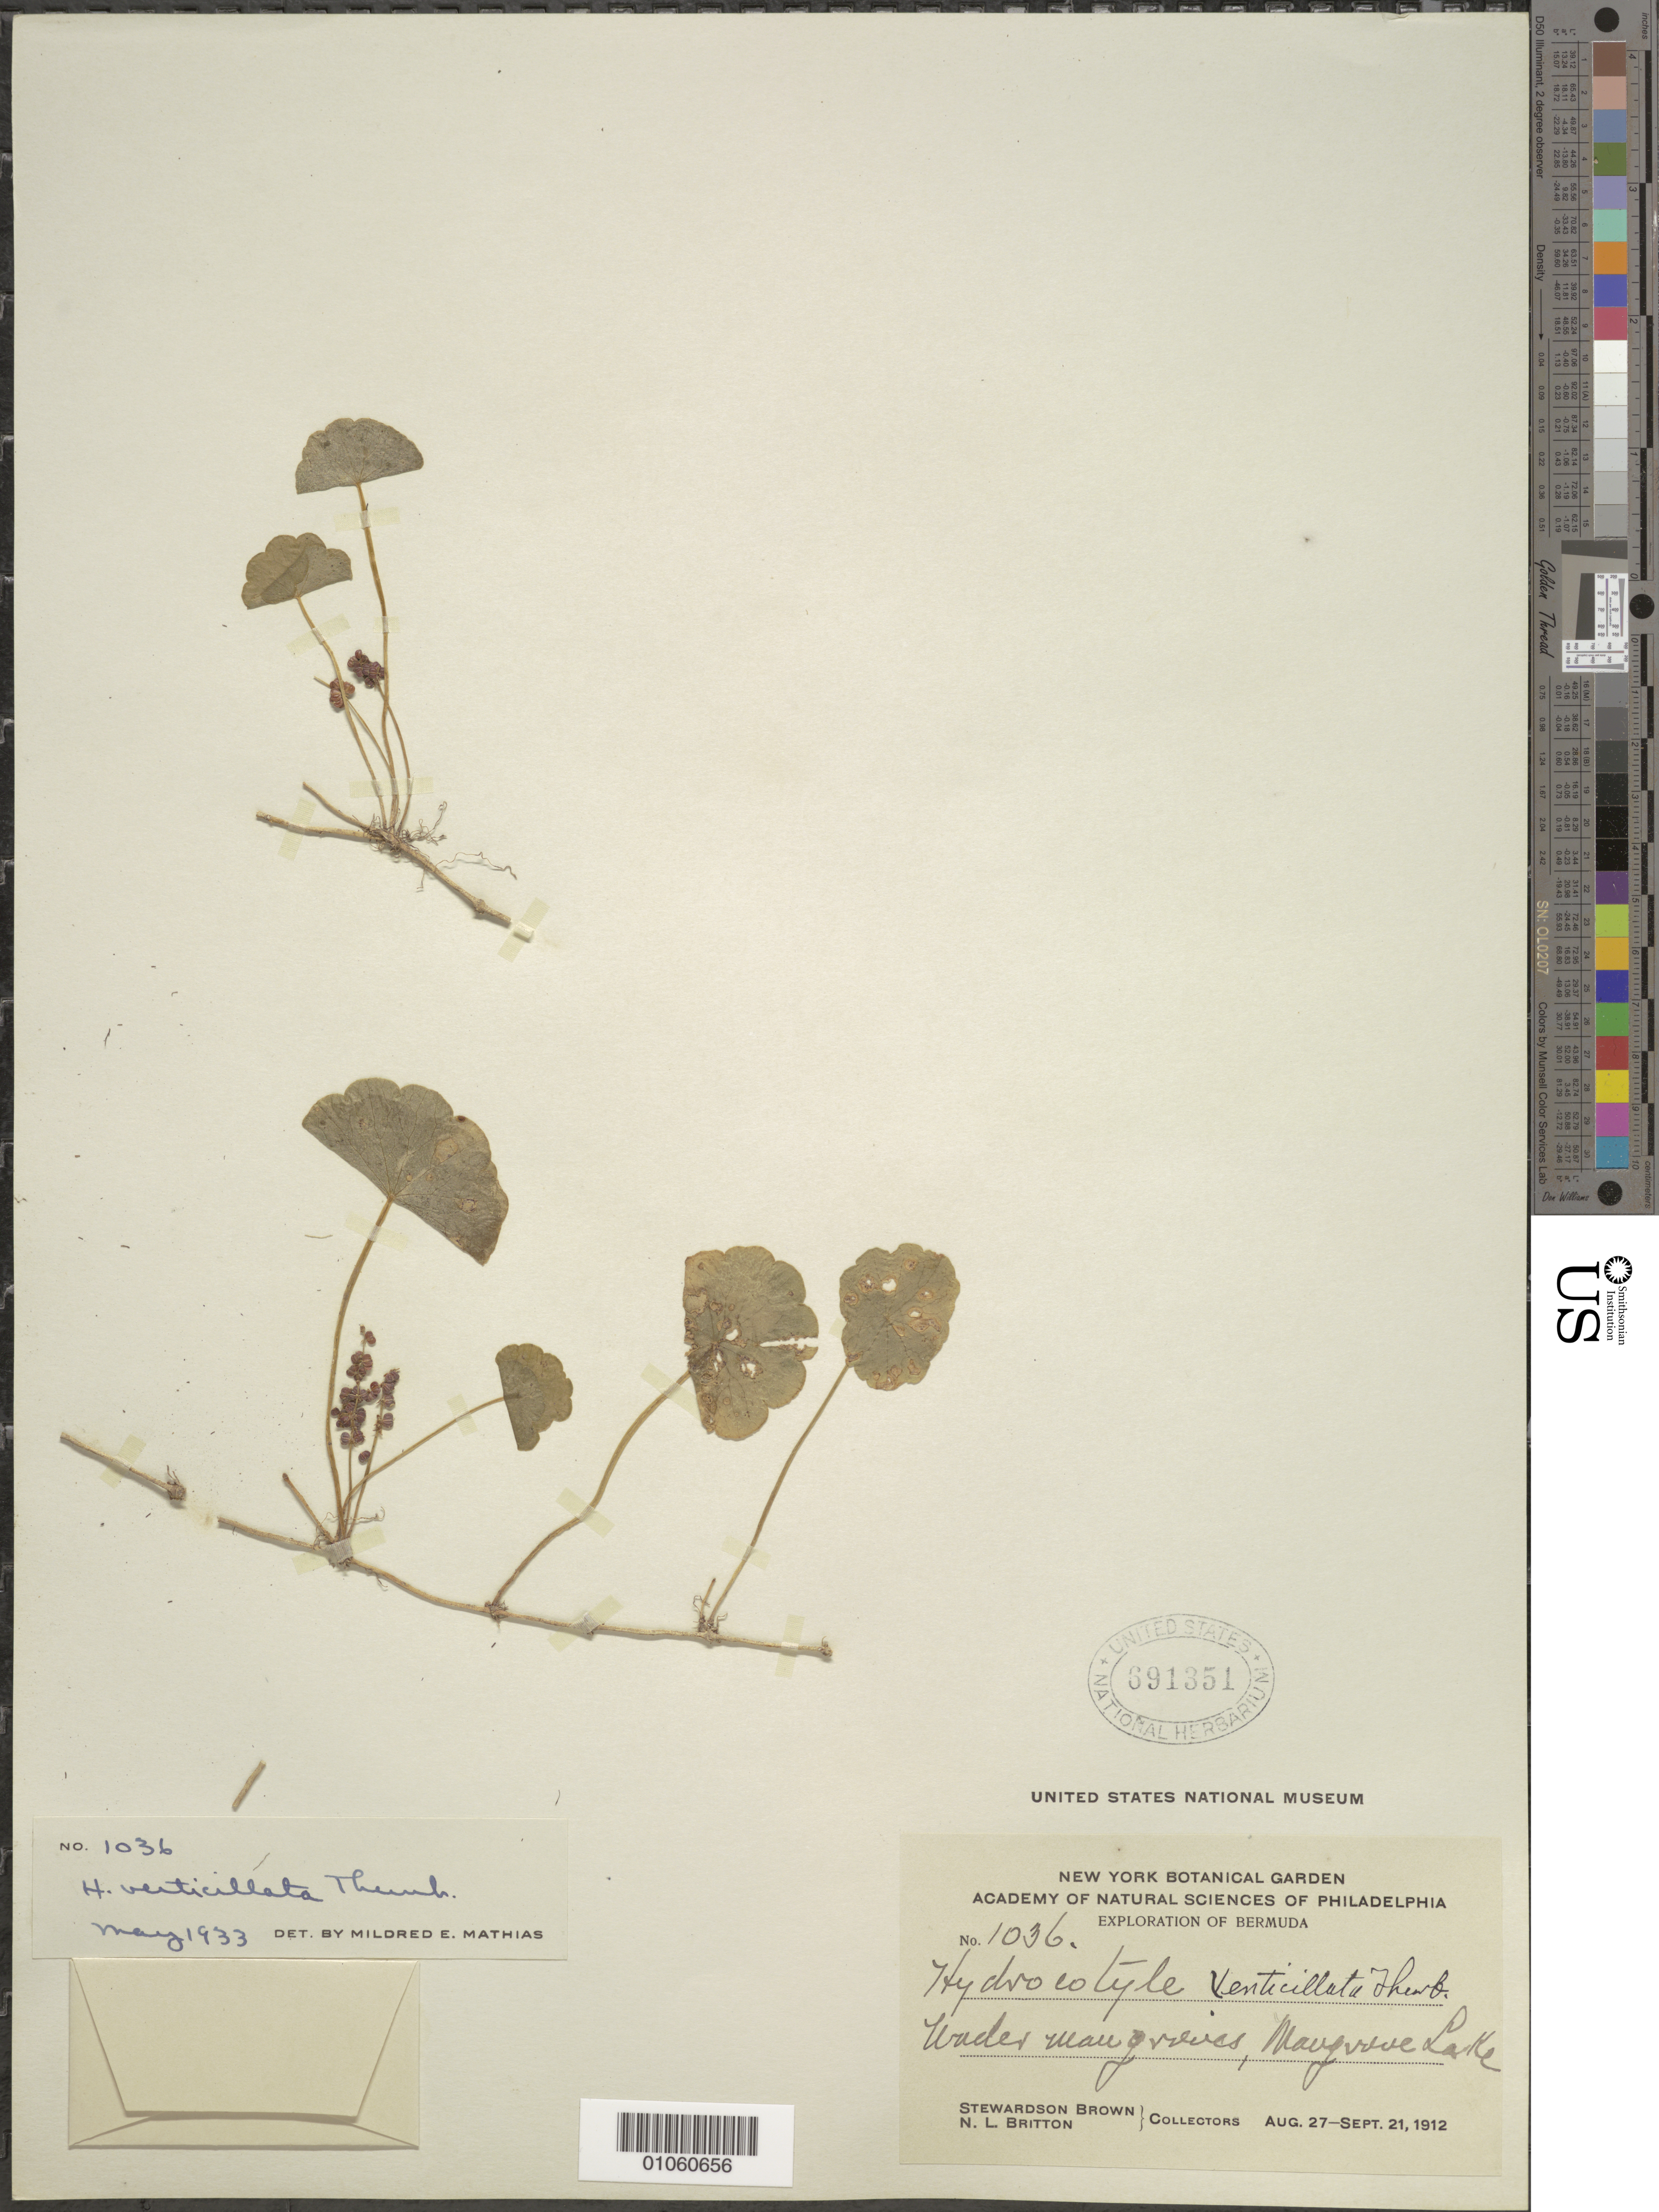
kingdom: Plantae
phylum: Tracheophyta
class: Magnoliopsida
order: Apiales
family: Araliaceae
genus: Hydrocotyle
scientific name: Hydrocotyle verticillata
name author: Thunb.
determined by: Mathias, M. E.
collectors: S. Brown & N. Britton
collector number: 1036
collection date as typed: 27 Aug 1912 to 21 Sep 1912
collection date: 1912-08-27/1912-09-21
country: Bermuda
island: Bermuda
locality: Mangrove Lake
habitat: Under mangroves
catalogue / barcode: US 691351